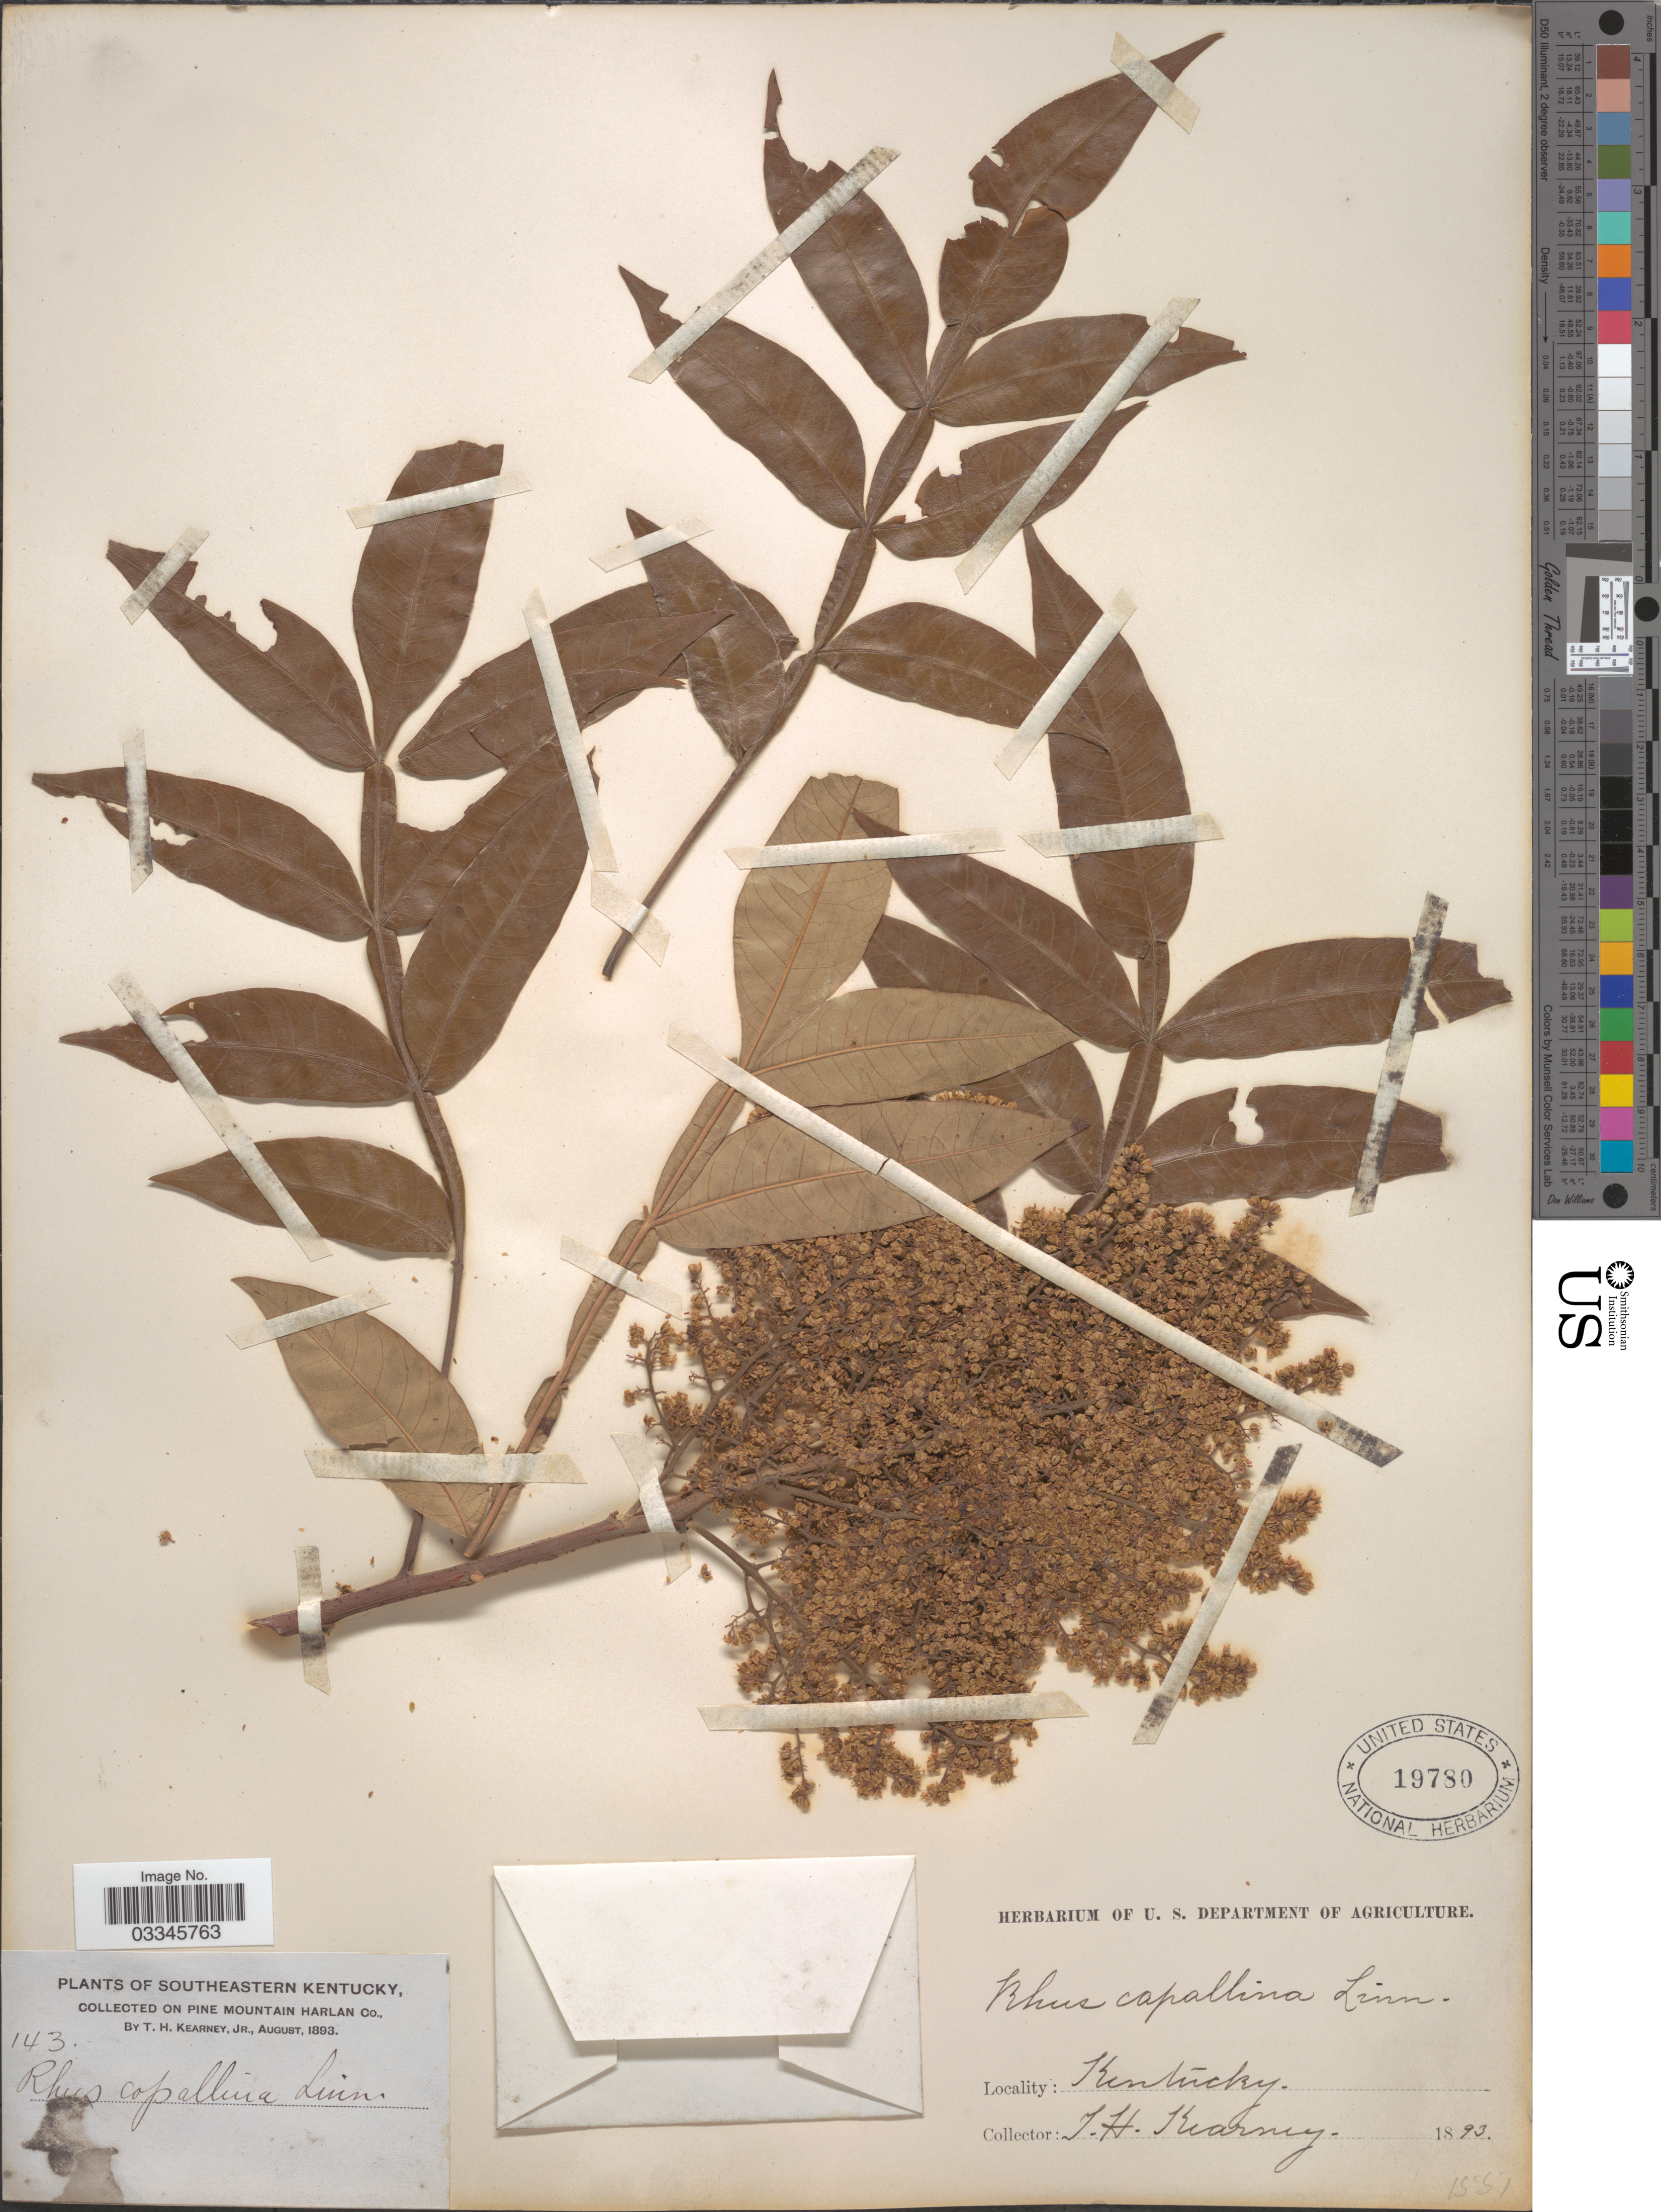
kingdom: Plantae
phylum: Tracheophyta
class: Magnoliopsida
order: Sapindales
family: Anacardiaceae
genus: Rhus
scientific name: Rhus copallinum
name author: L.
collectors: T. H. Kearney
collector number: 143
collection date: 1893-08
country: United States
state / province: Kentucky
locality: Southeastern Kentucky. On Pine Mountain Harlan Co.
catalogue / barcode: US 19780